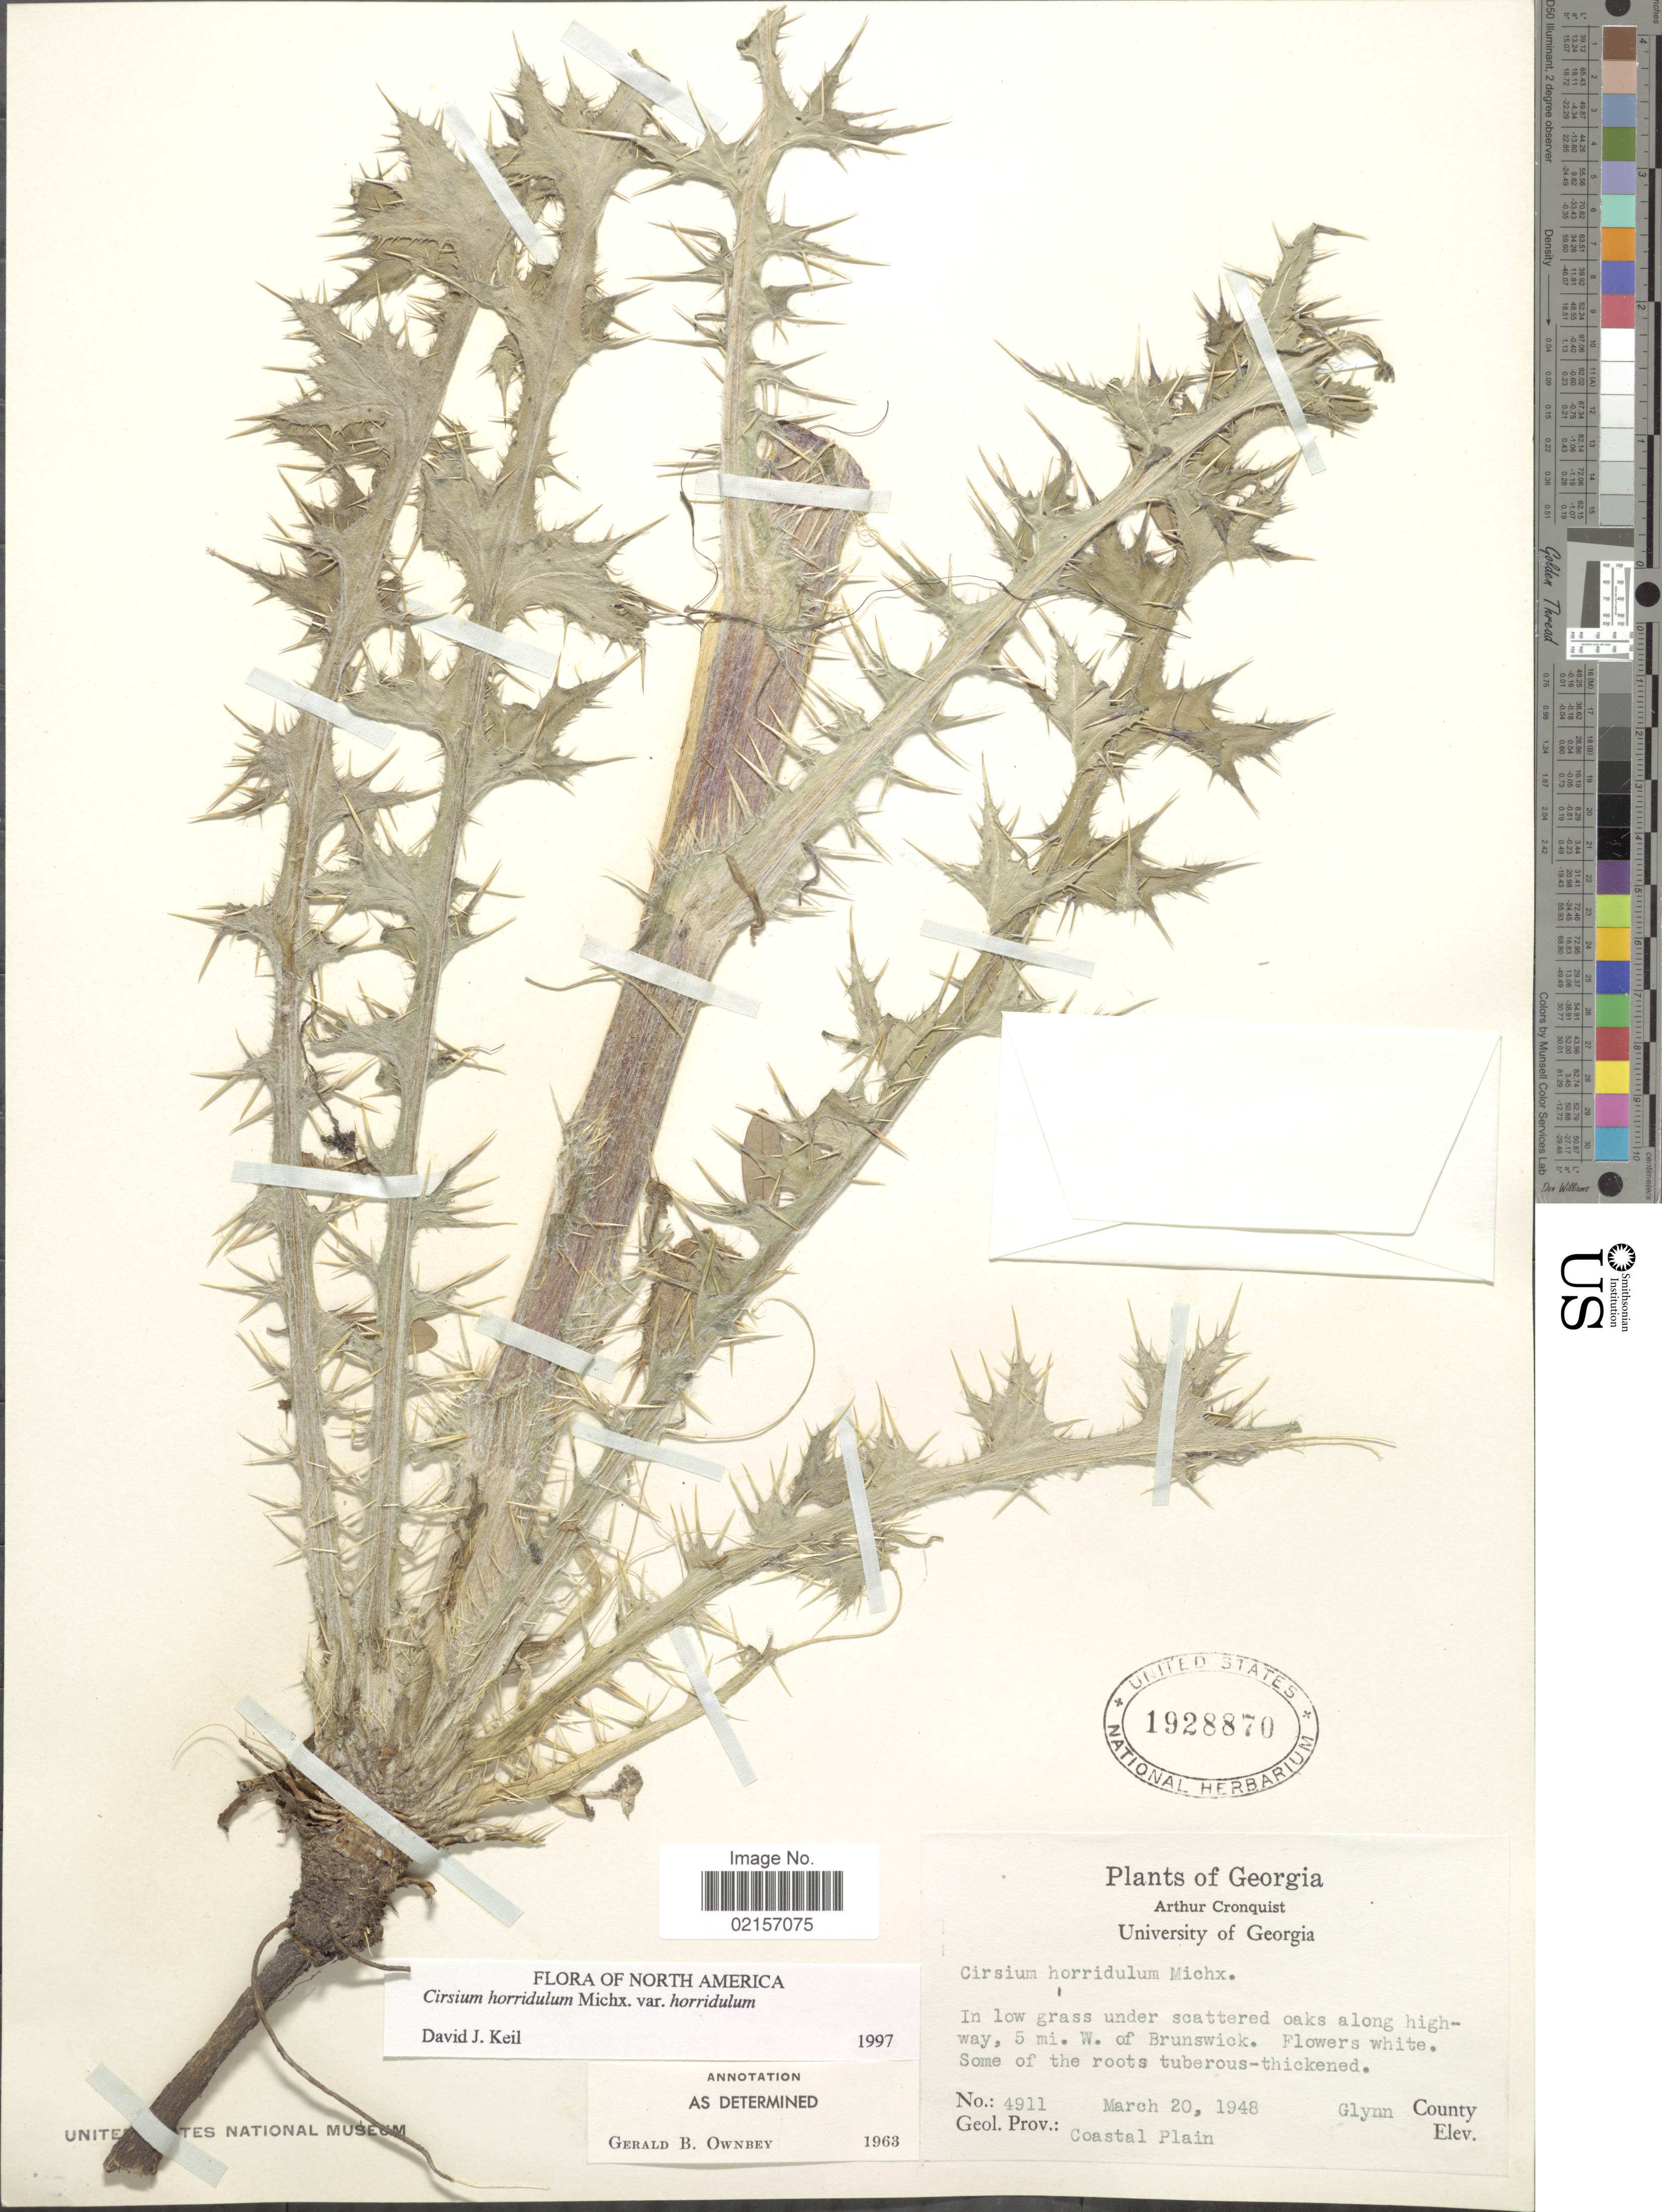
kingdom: Plantae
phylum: Tracheophyta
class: Magnoliopsida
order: Asterales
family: Asteraceae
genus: Cirsium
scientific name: Cirsium horridulum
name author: Michx.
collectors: A. J. Cronquist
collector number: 4911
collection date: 1948-03-20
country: United States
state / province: Georgia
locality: In low grass under scattered oaks along highway, 5 mi. W. of Brunswick, Glynn County, Coastal Plain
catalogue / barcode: US 1928870